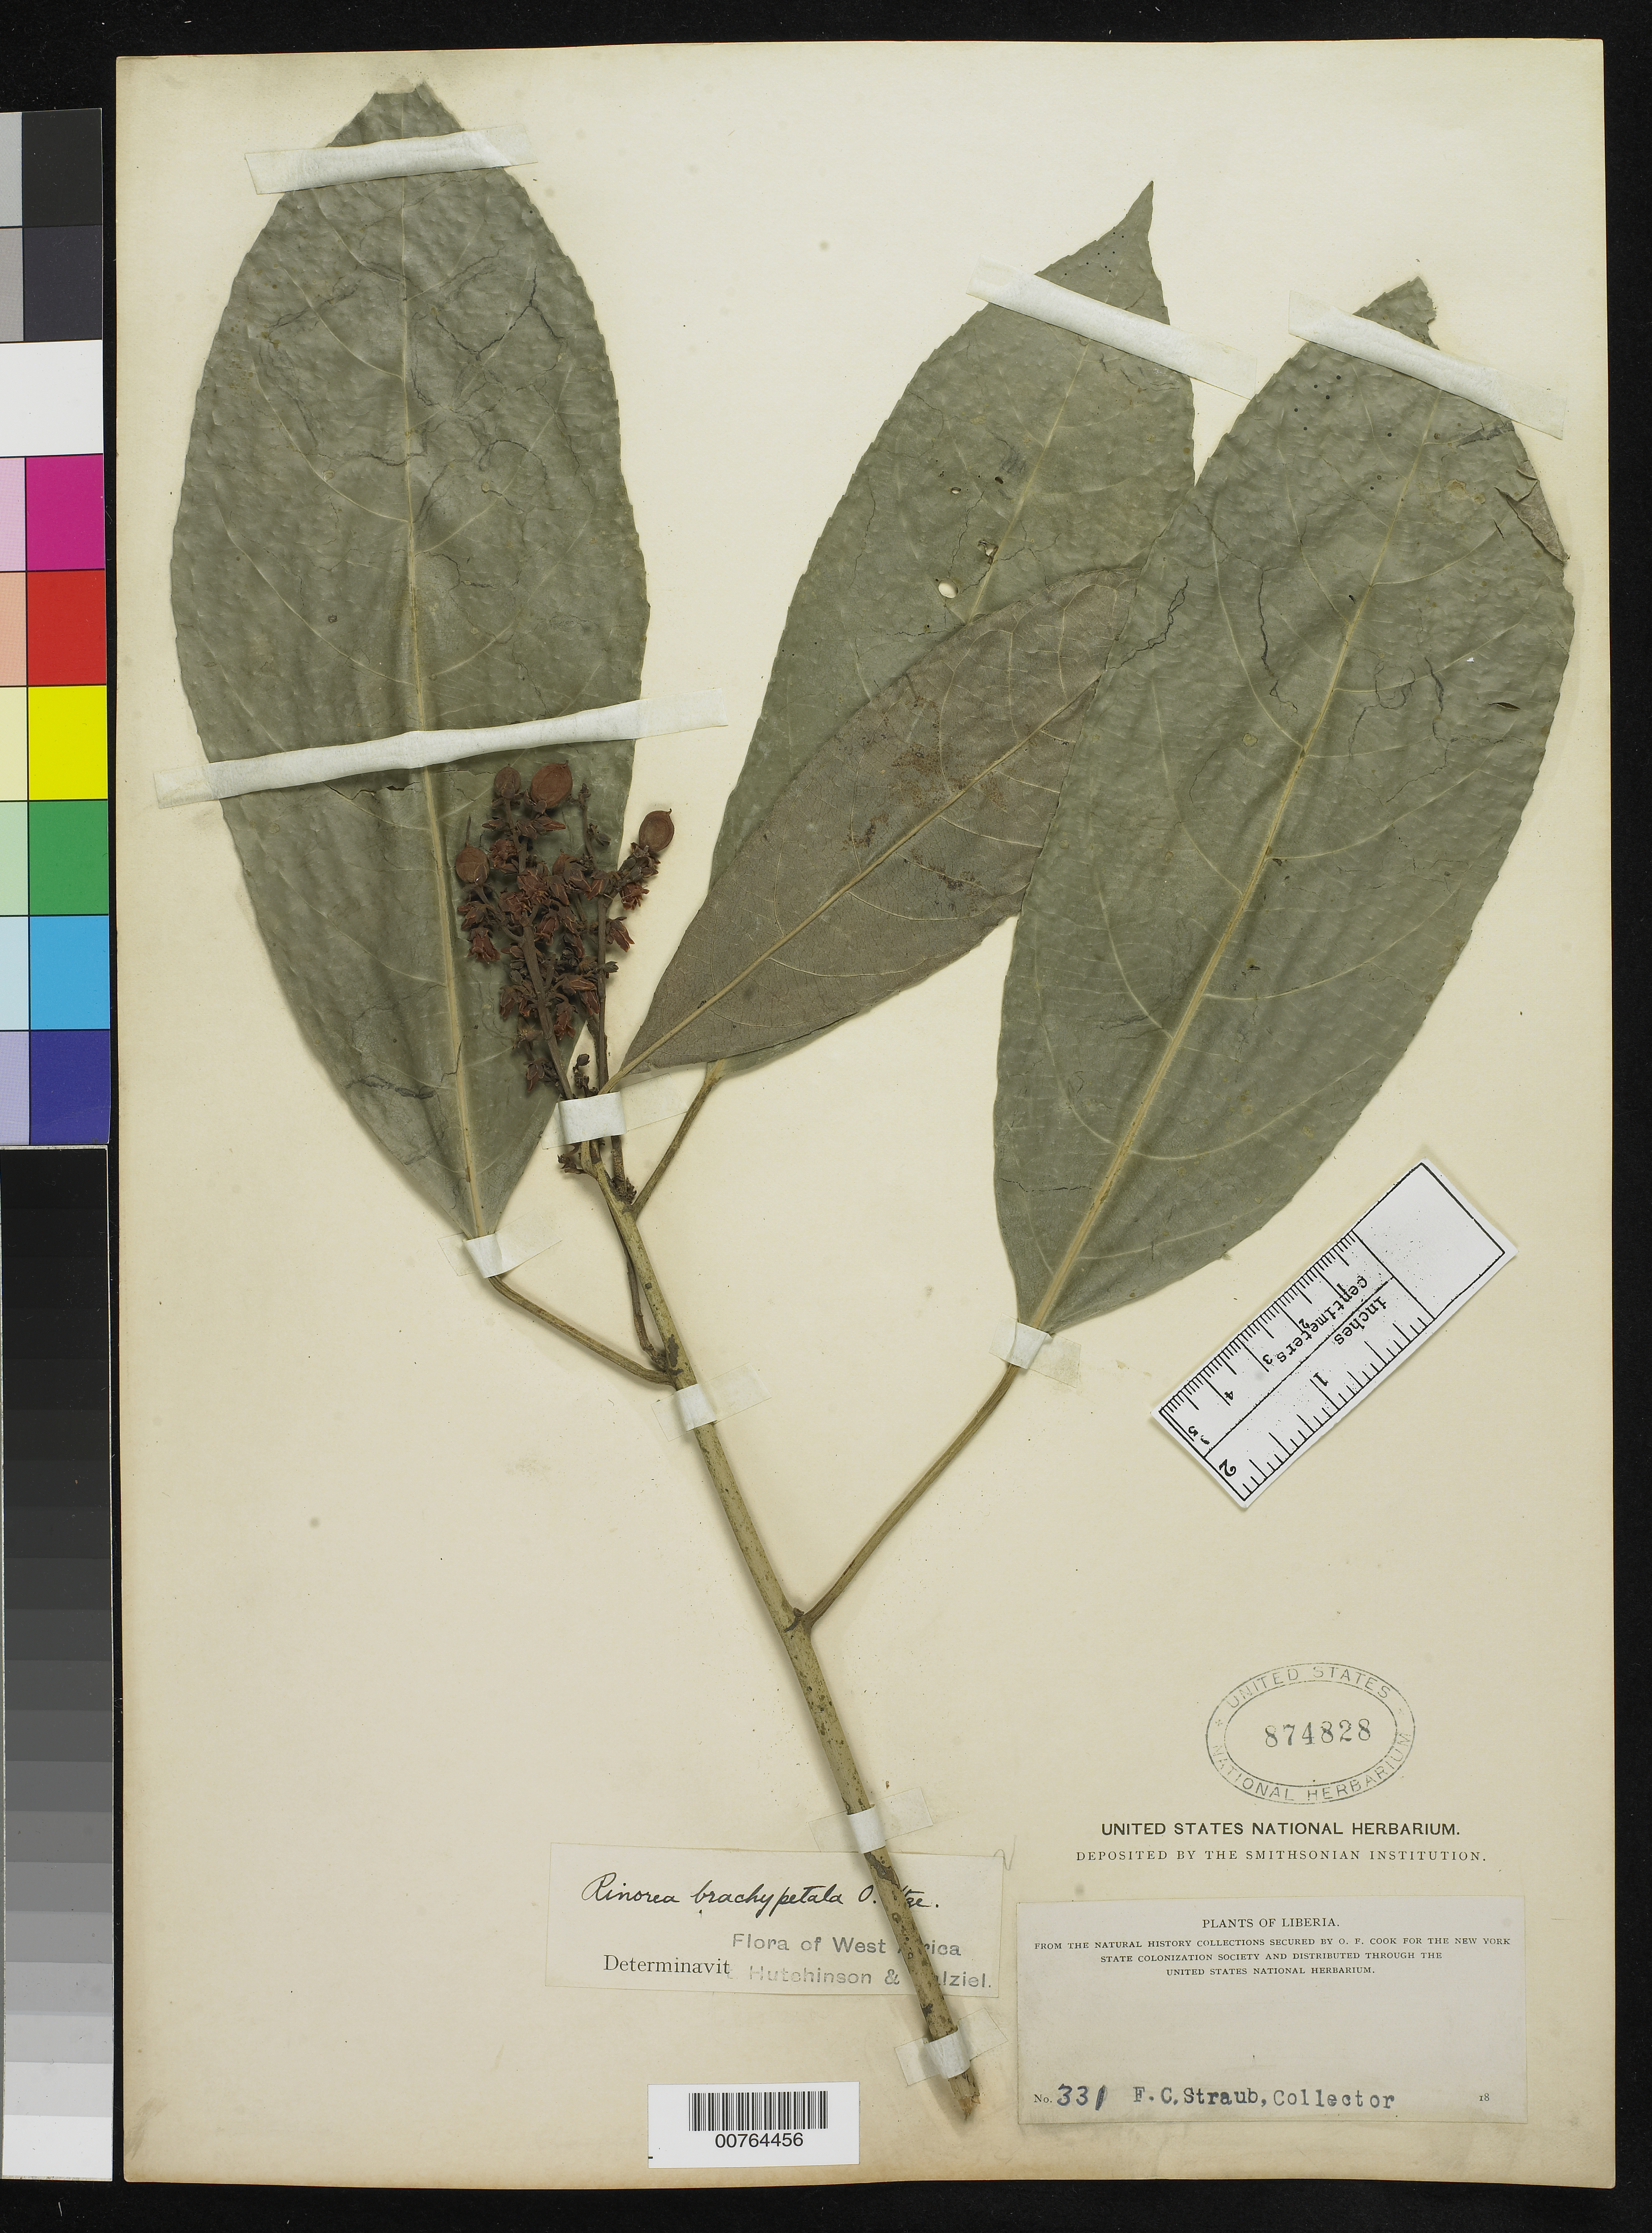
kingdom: Plantae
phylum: Tracheophyta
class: Magnoliopsida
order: Malpighiales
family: Violaceae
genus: Rinorea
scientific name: Rinorea brachypetala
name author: (Turcz.) Kuntze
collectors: F. Straub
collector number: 331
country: Liberia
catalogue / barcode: US 874828